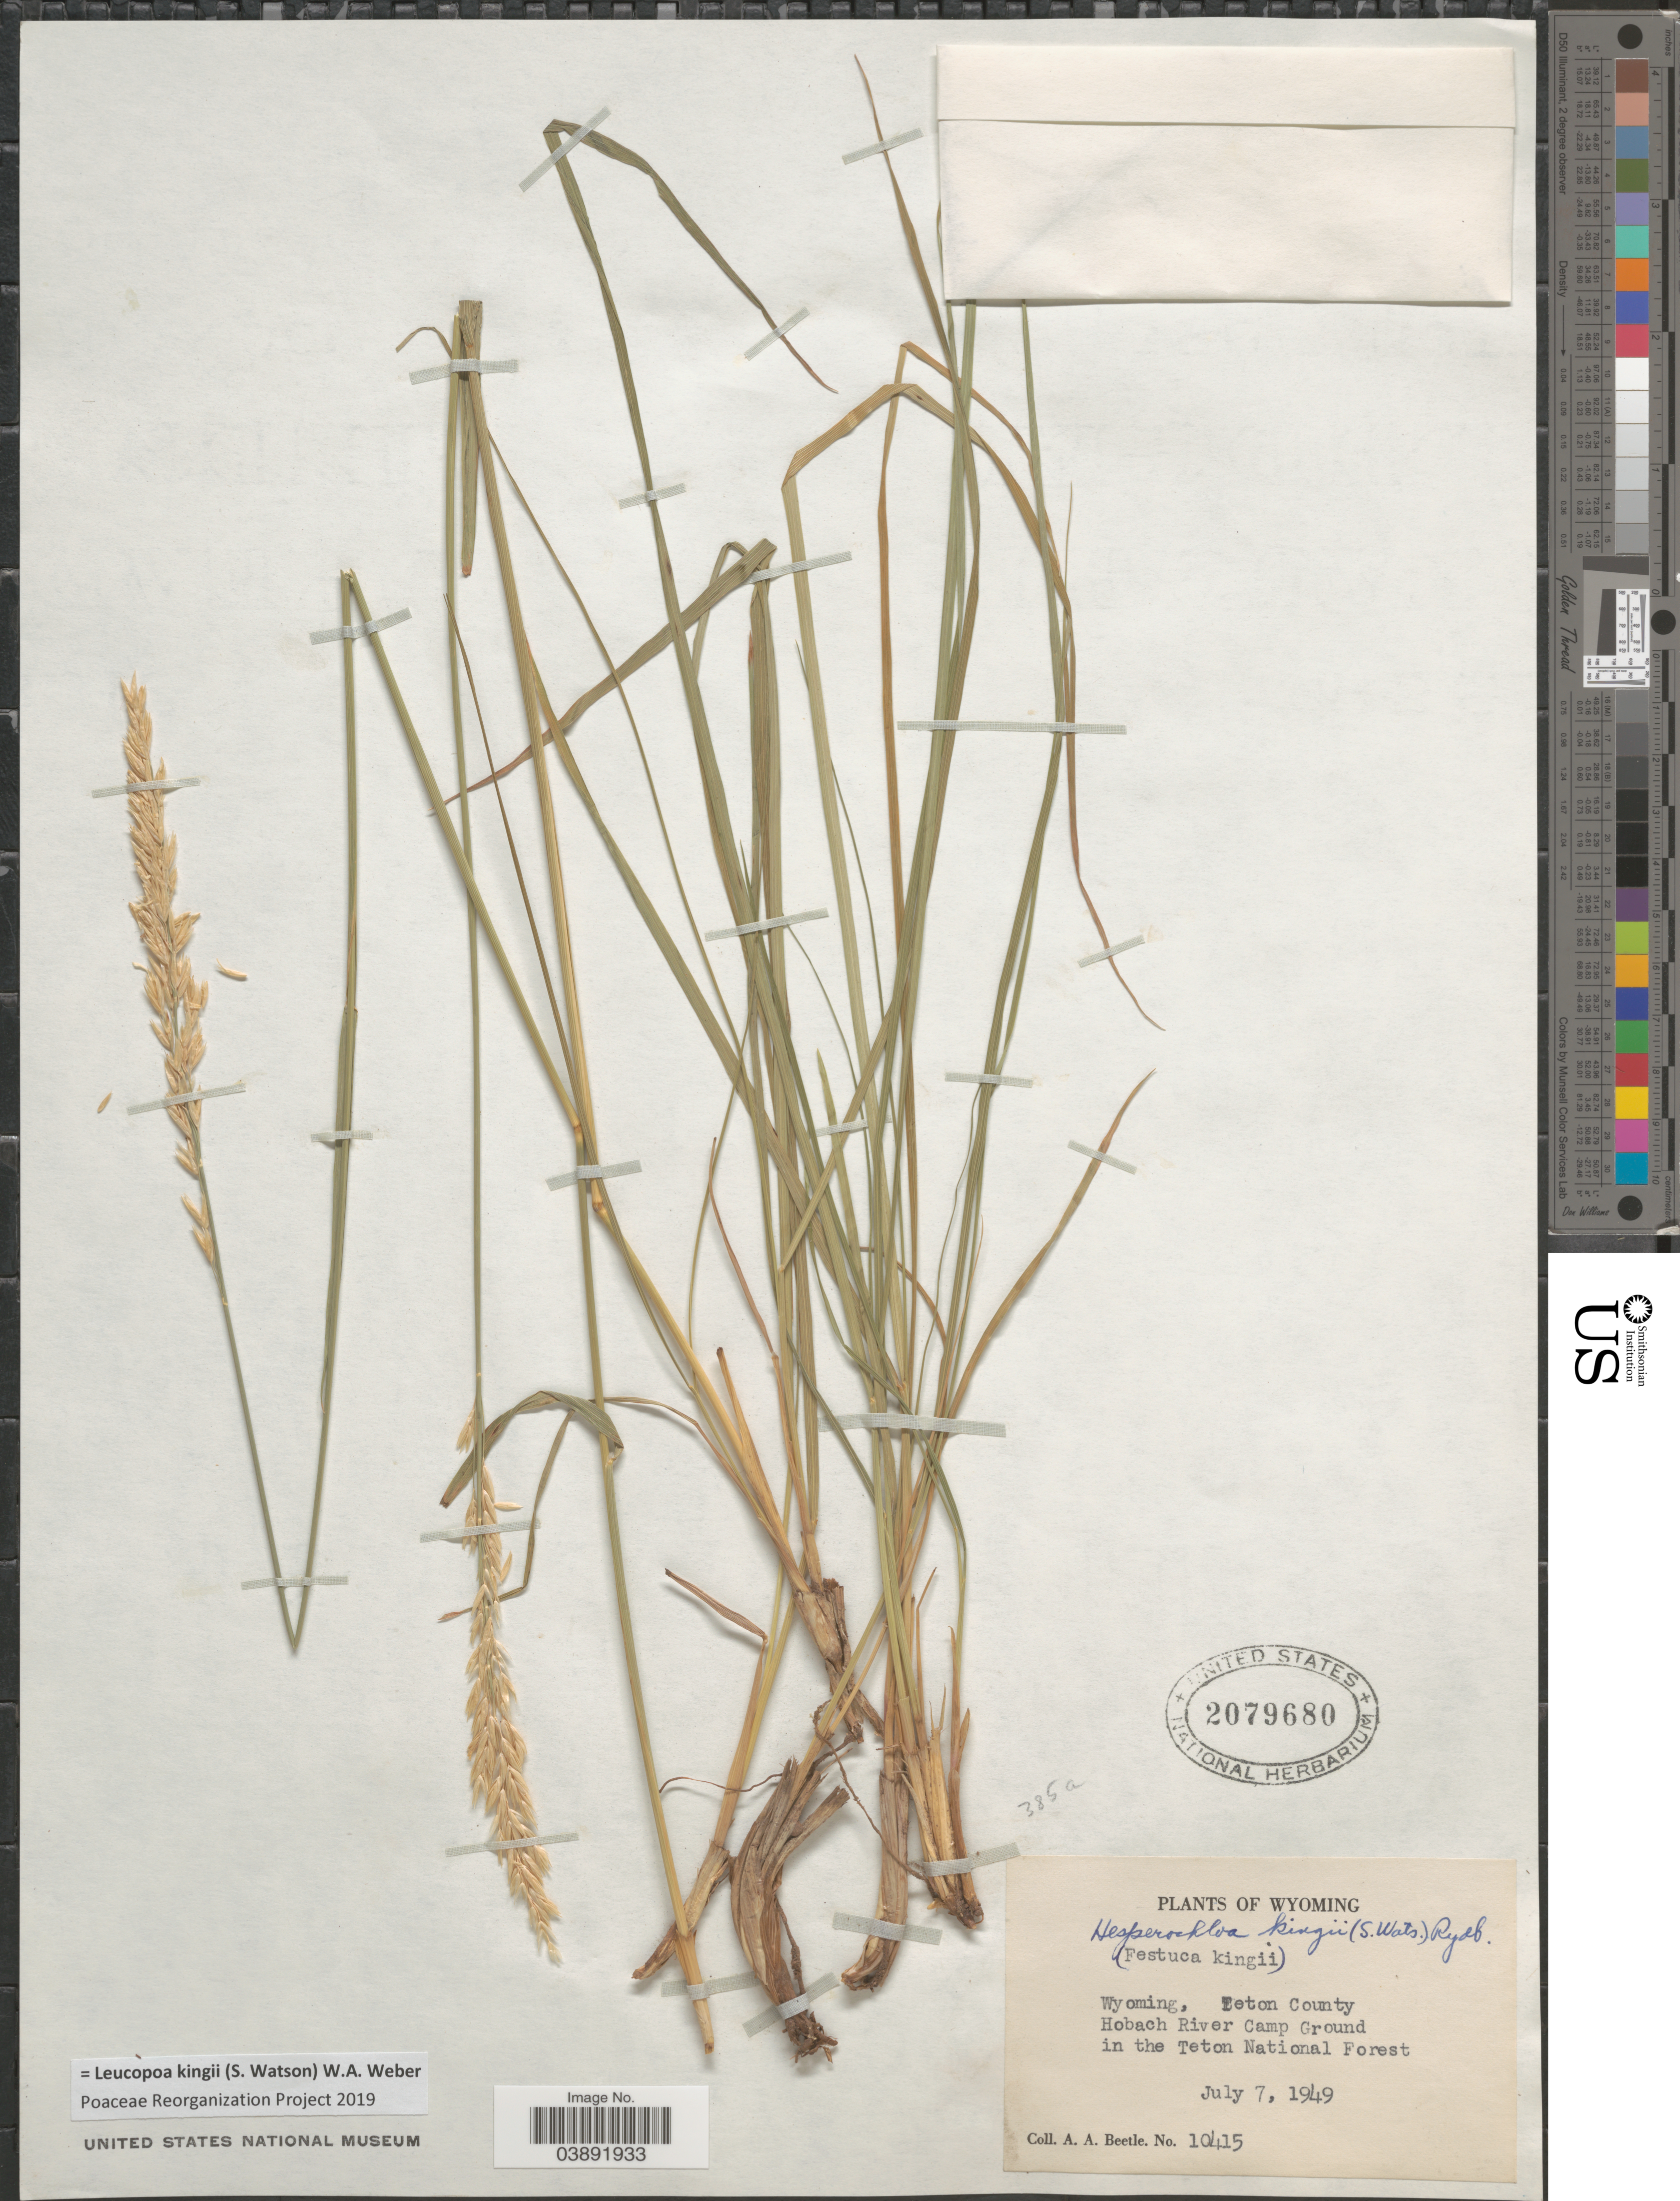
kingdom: Plantae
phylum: Tracheophyta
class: Liliopsida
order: Poales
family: Poaceae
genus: Hesperochloa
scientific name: Hesperochloa kingii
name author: (S. Watson) Rydb.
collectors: A. A. Beetle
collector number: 10415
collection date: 1949-07-07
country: United States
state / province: Wyoming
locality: Teton County. Hobach River Camp Ground in the Teton National Forest.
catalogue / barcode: US 2079680